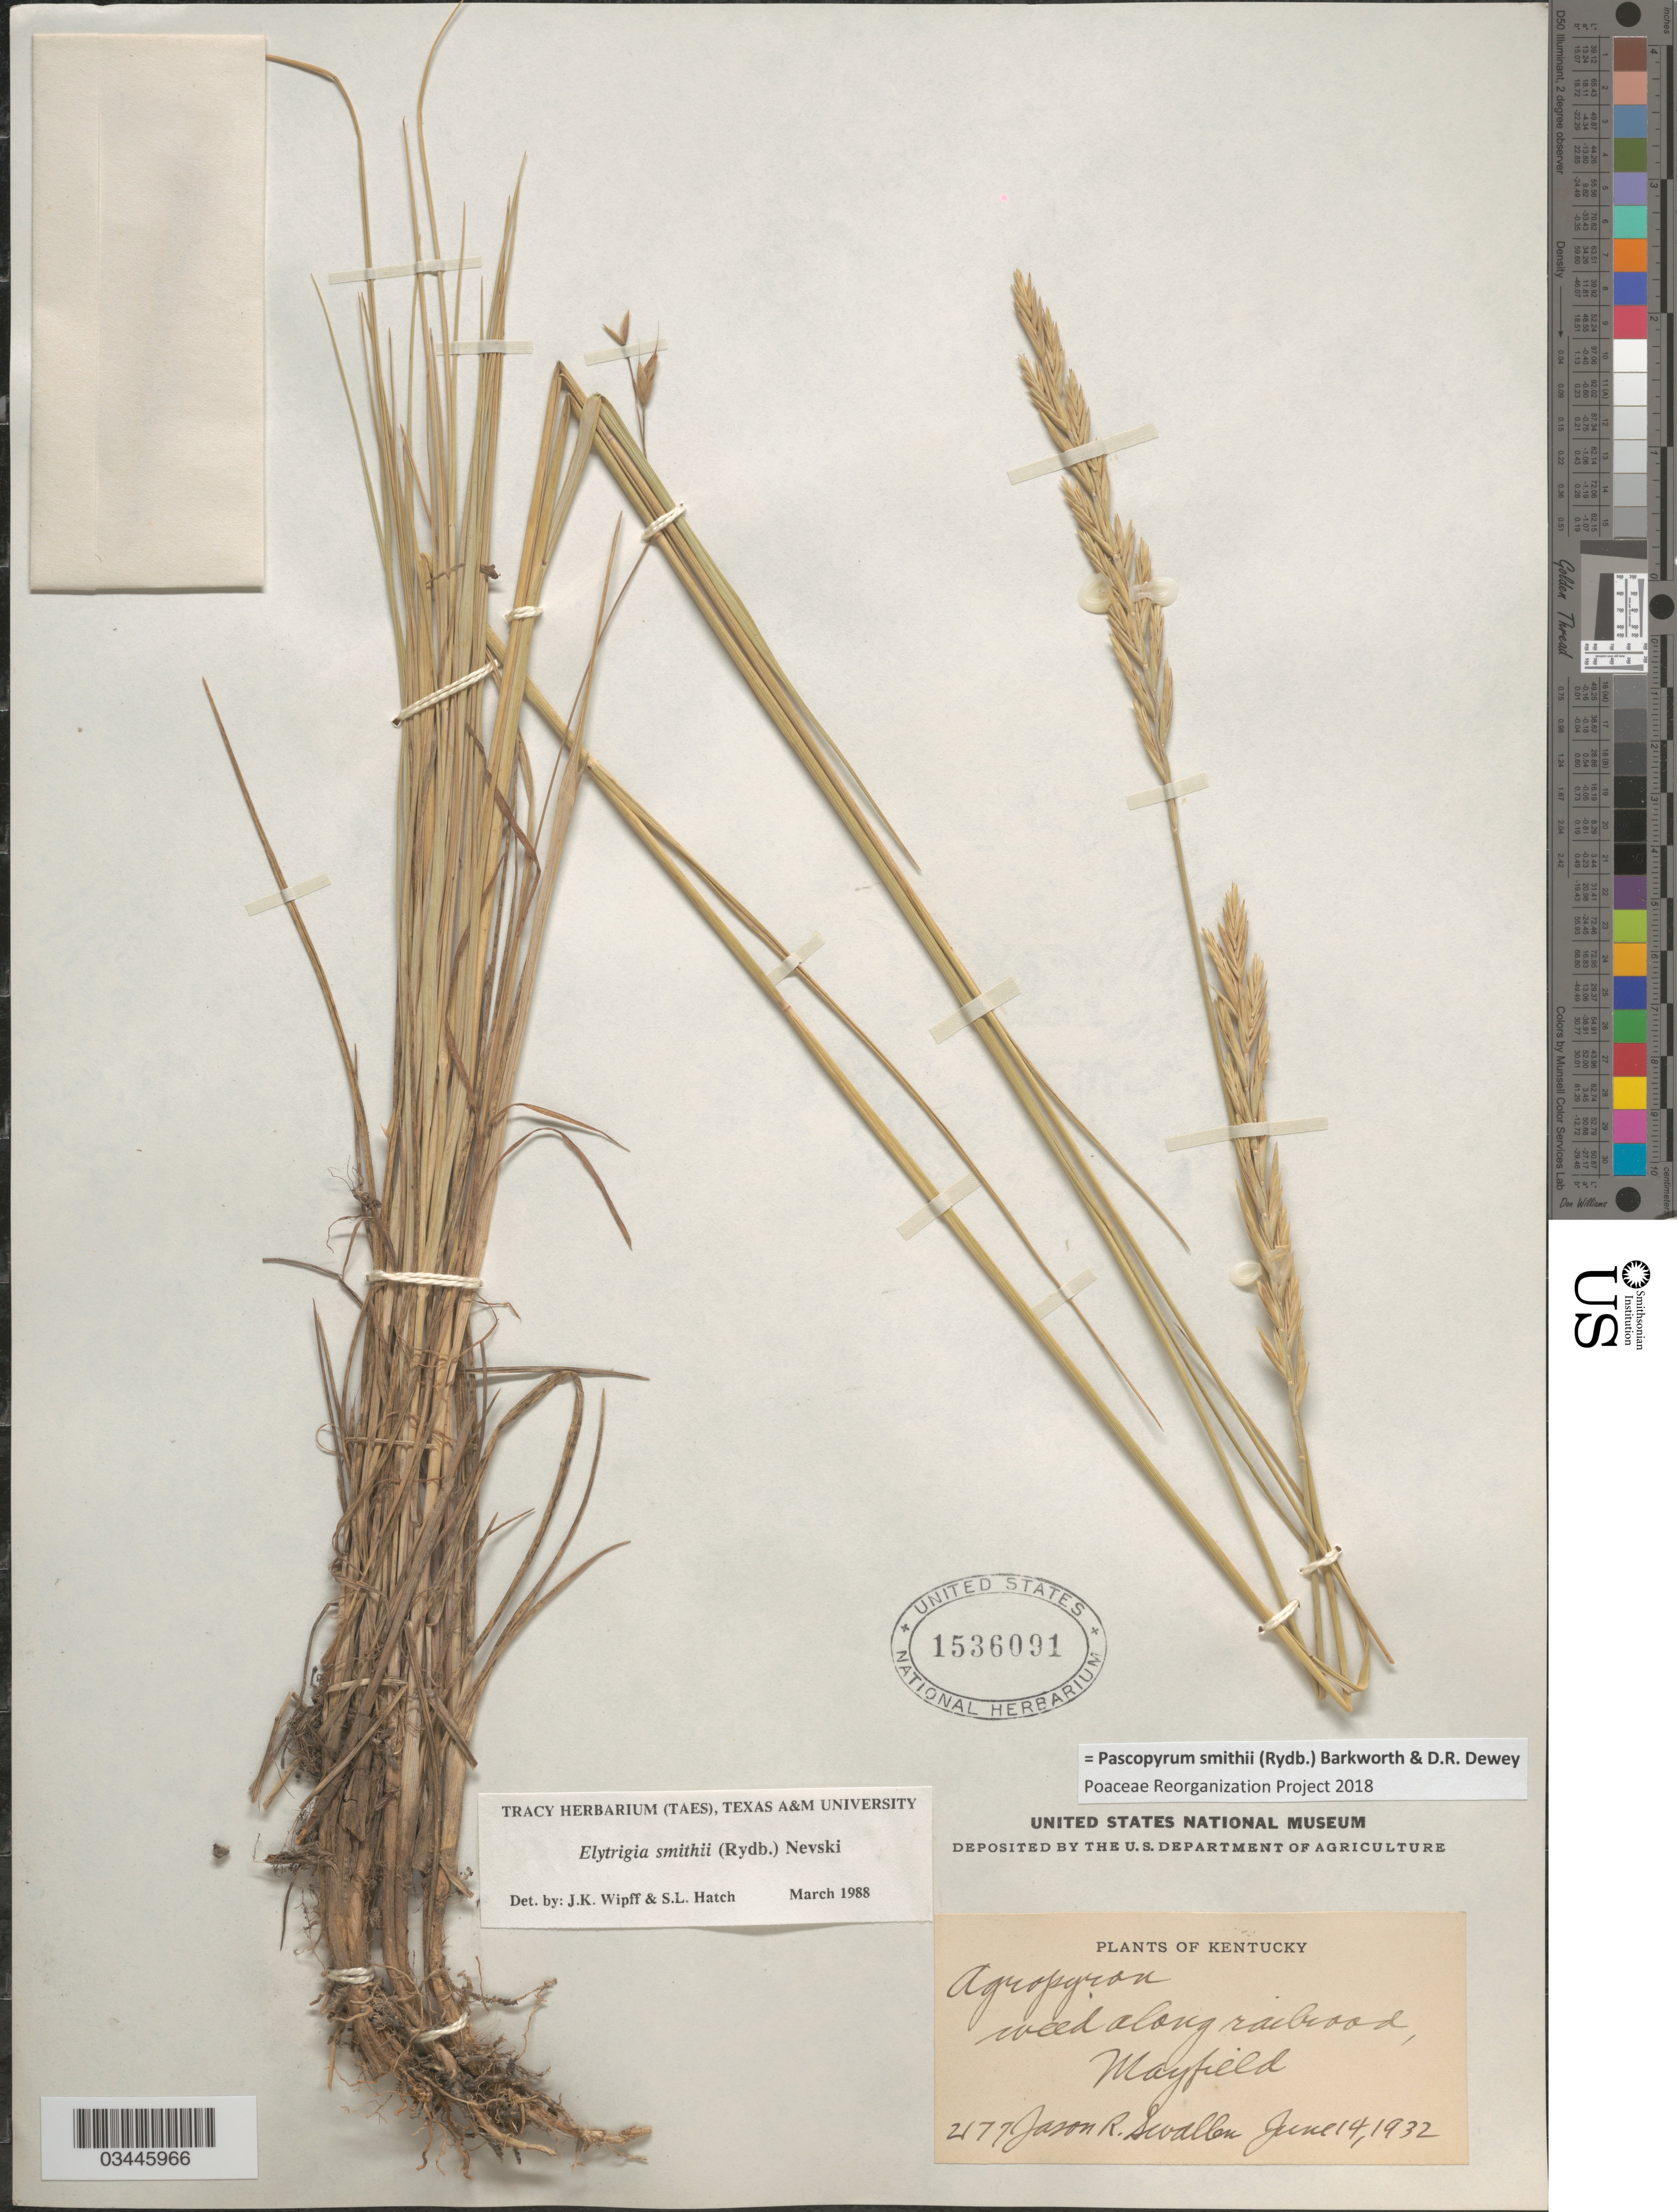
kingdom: Plantae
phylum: Tracheophyta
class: Liliopsida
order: Poales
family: Poaceae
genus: Pascopyrum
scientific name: Pascopyrum smithii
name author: (Rydb.) Barkworth & Dewey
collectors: J. R. Swallen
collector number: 2177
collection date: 1932-06-14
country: United States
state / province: Kentucky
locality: Weed along railroad, Mayfield.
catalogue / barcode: US 1536091